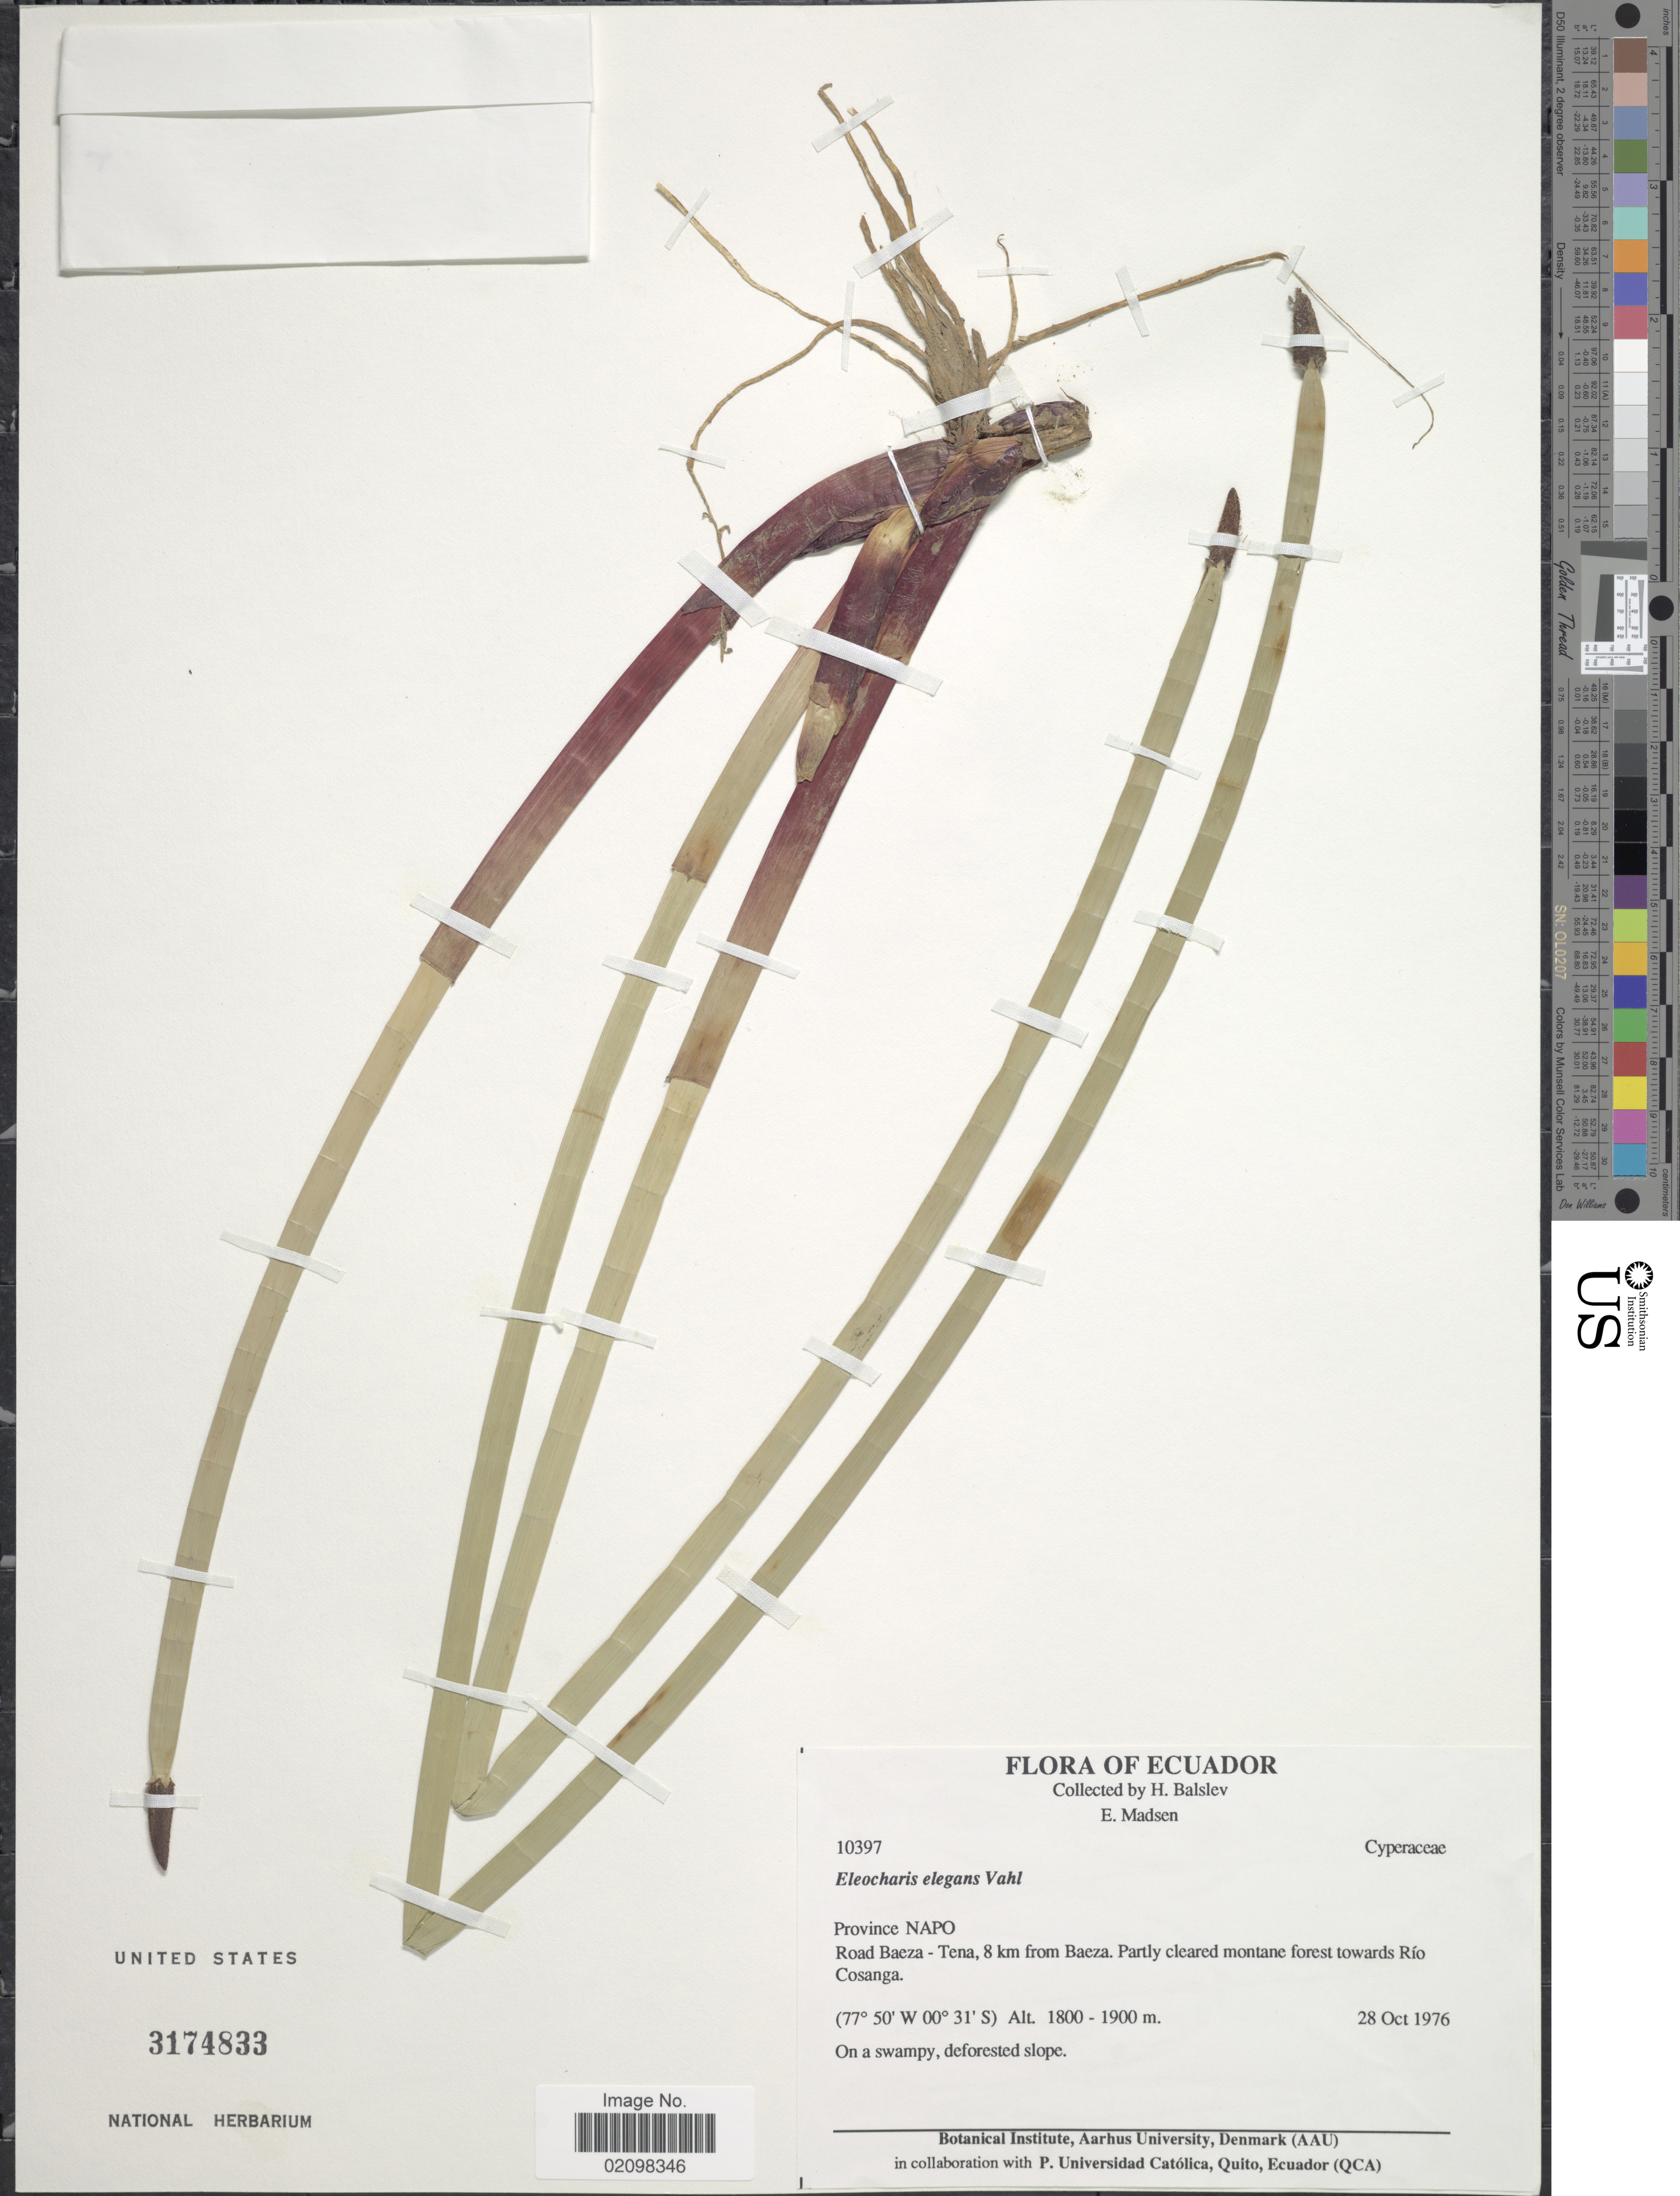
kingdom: Plantae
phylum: Tracheophyta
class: Liliopsida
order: Poales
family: Cyperaceae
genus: Eleocharis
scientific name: Eleocharis elegans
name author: (Kunth) Roem. & Schult.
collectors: H. Balslev & E. Madsen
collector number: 10397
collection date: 1976-10-28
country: Ecuador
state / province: Napo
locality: Road Baeza - Tena, 8 km from Baeza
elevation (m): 1800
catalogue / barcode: US 3174833